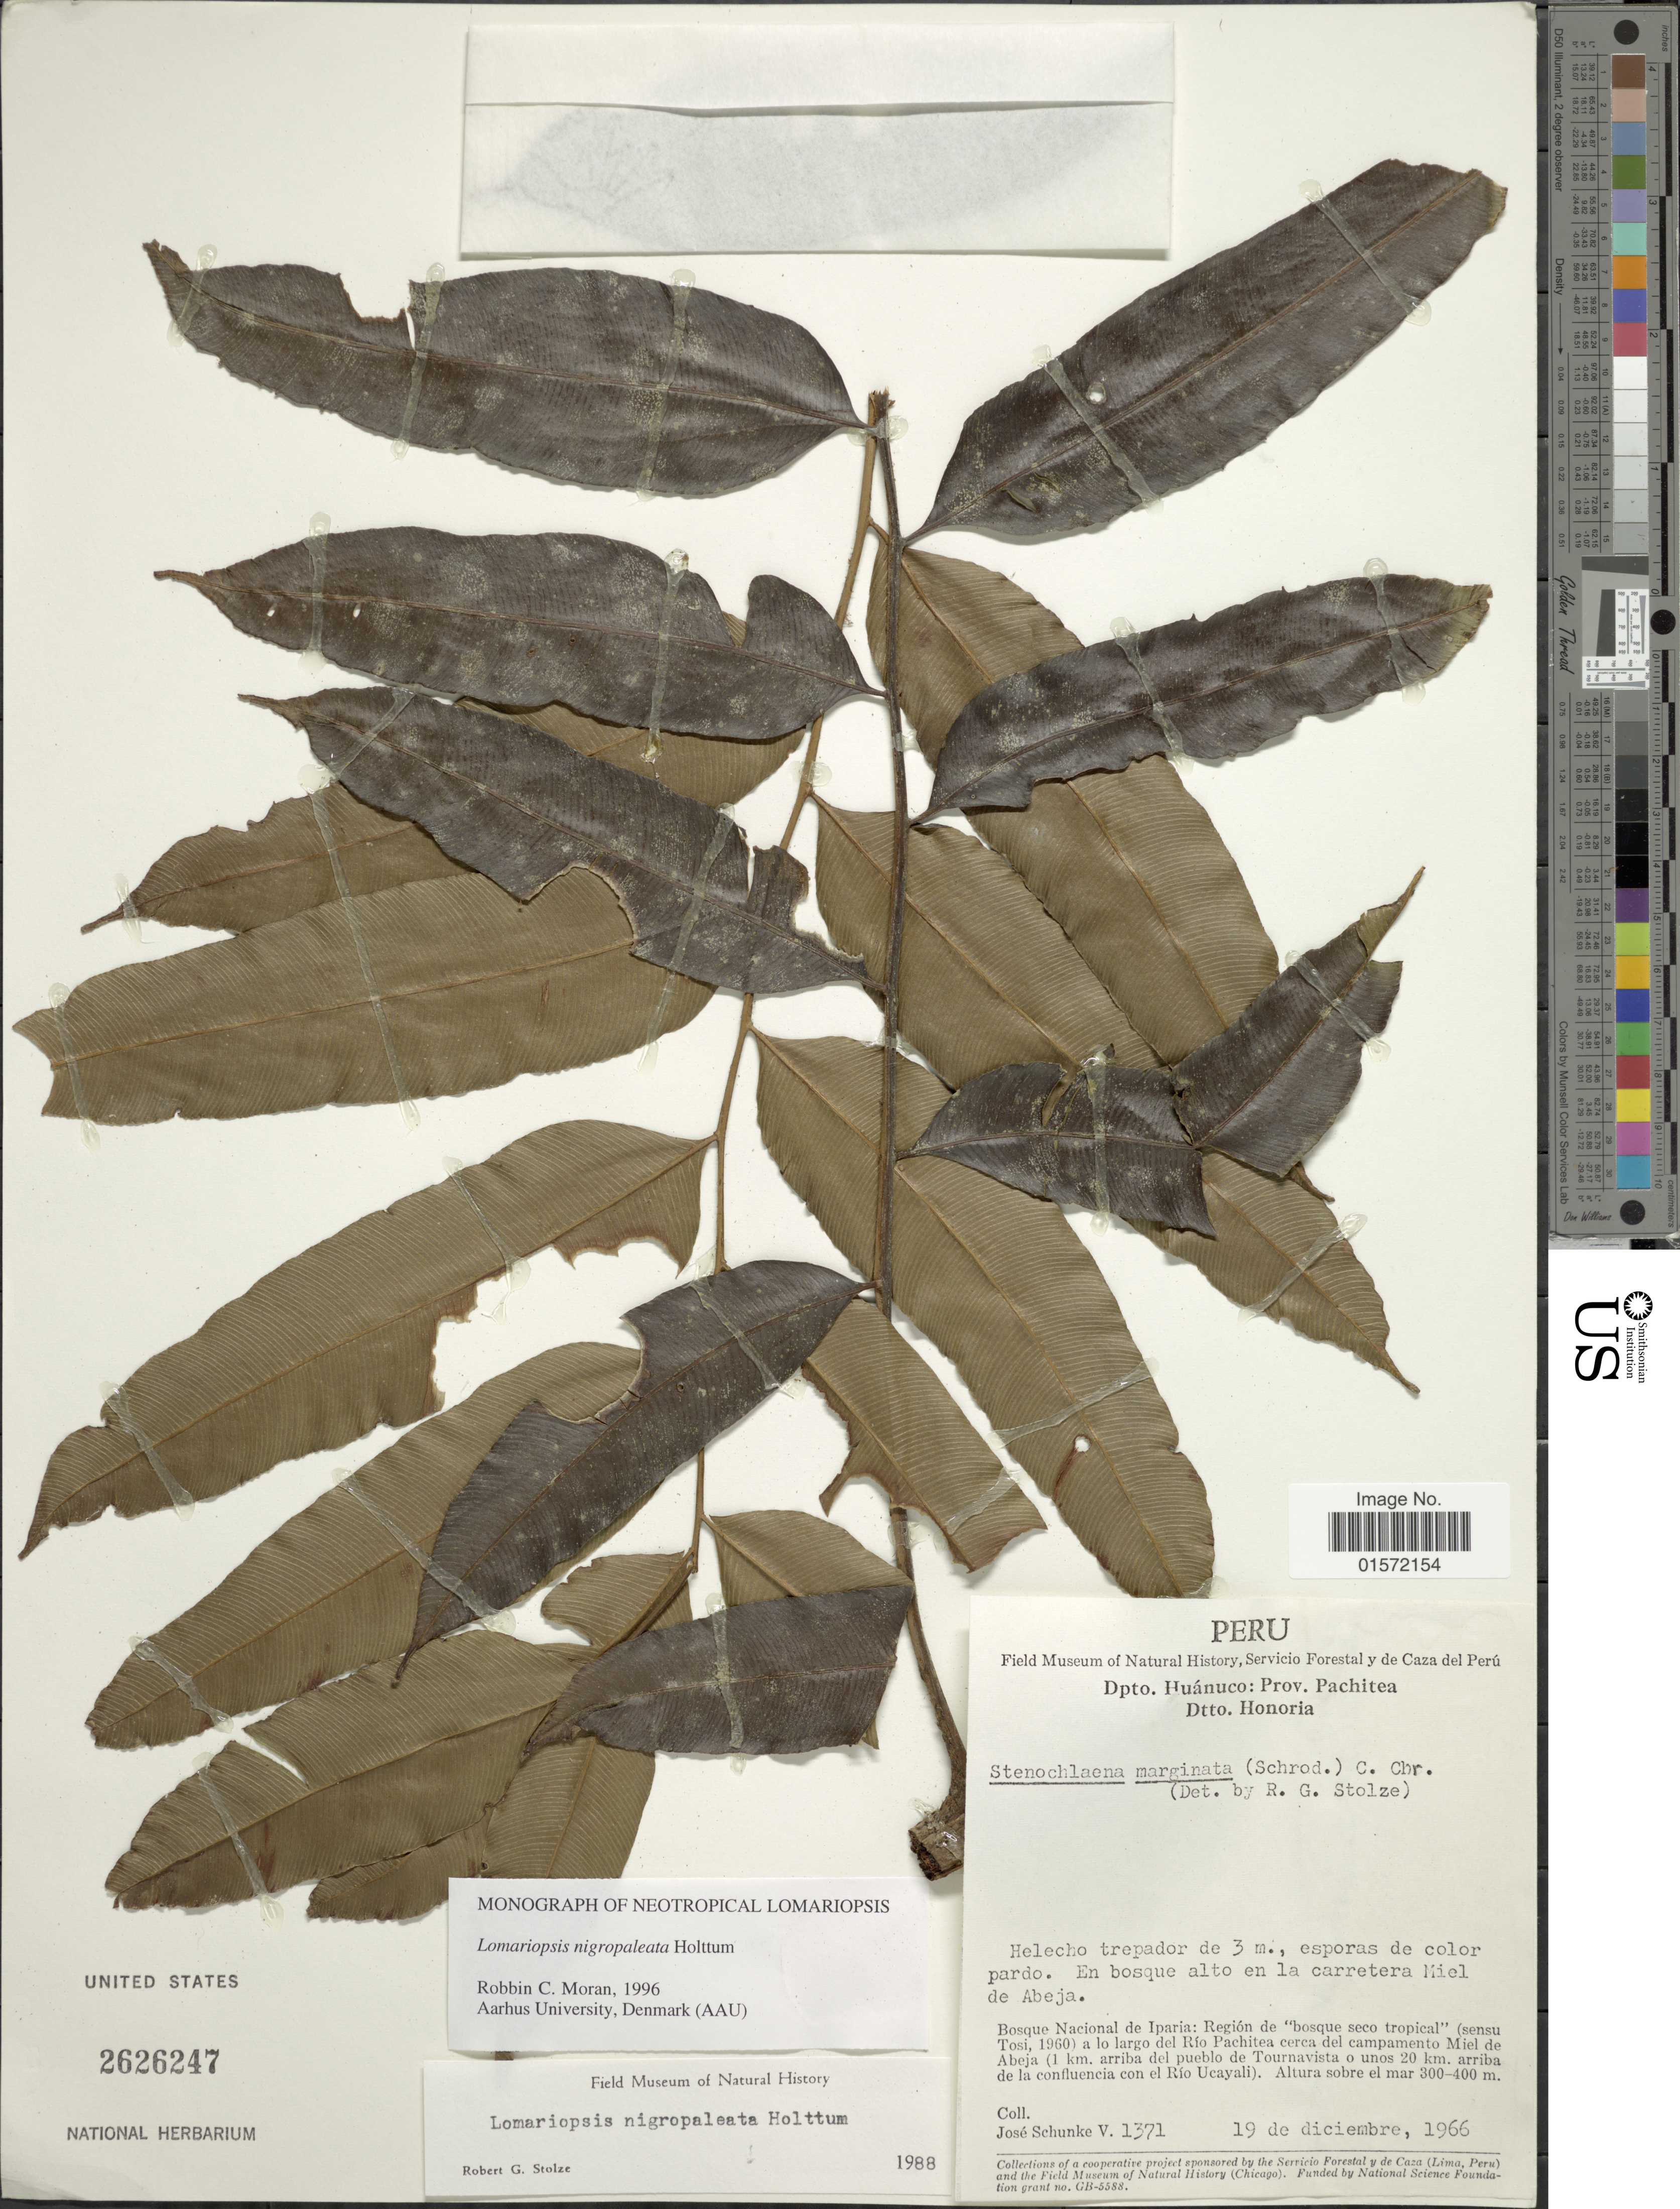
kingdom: Plantae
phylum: Tracheophyta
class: Polypodiopsida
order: Polypodiales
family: Lomariopsidaceae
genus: Lomariopsis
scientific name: Lomariopsis nigropaleata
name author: Holttum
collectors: J. Schunke Vigo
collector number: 1371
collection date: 1966-12-19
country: Peru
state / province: Huánuco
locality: Prov. Pachitea, Dtto. Honoria, Bosque Nacional de Iparia: Región de "bosque seco tropical" (sensu Tosi, 1960) a lo largo del Río Pachitea cerca del campamento Miel de Abeja (1 km. arriba del pueblo de Tournavista o unos 20 km. arriba de la confluencia con el Río Ucayali)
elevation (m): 300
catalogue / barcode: US 2626247